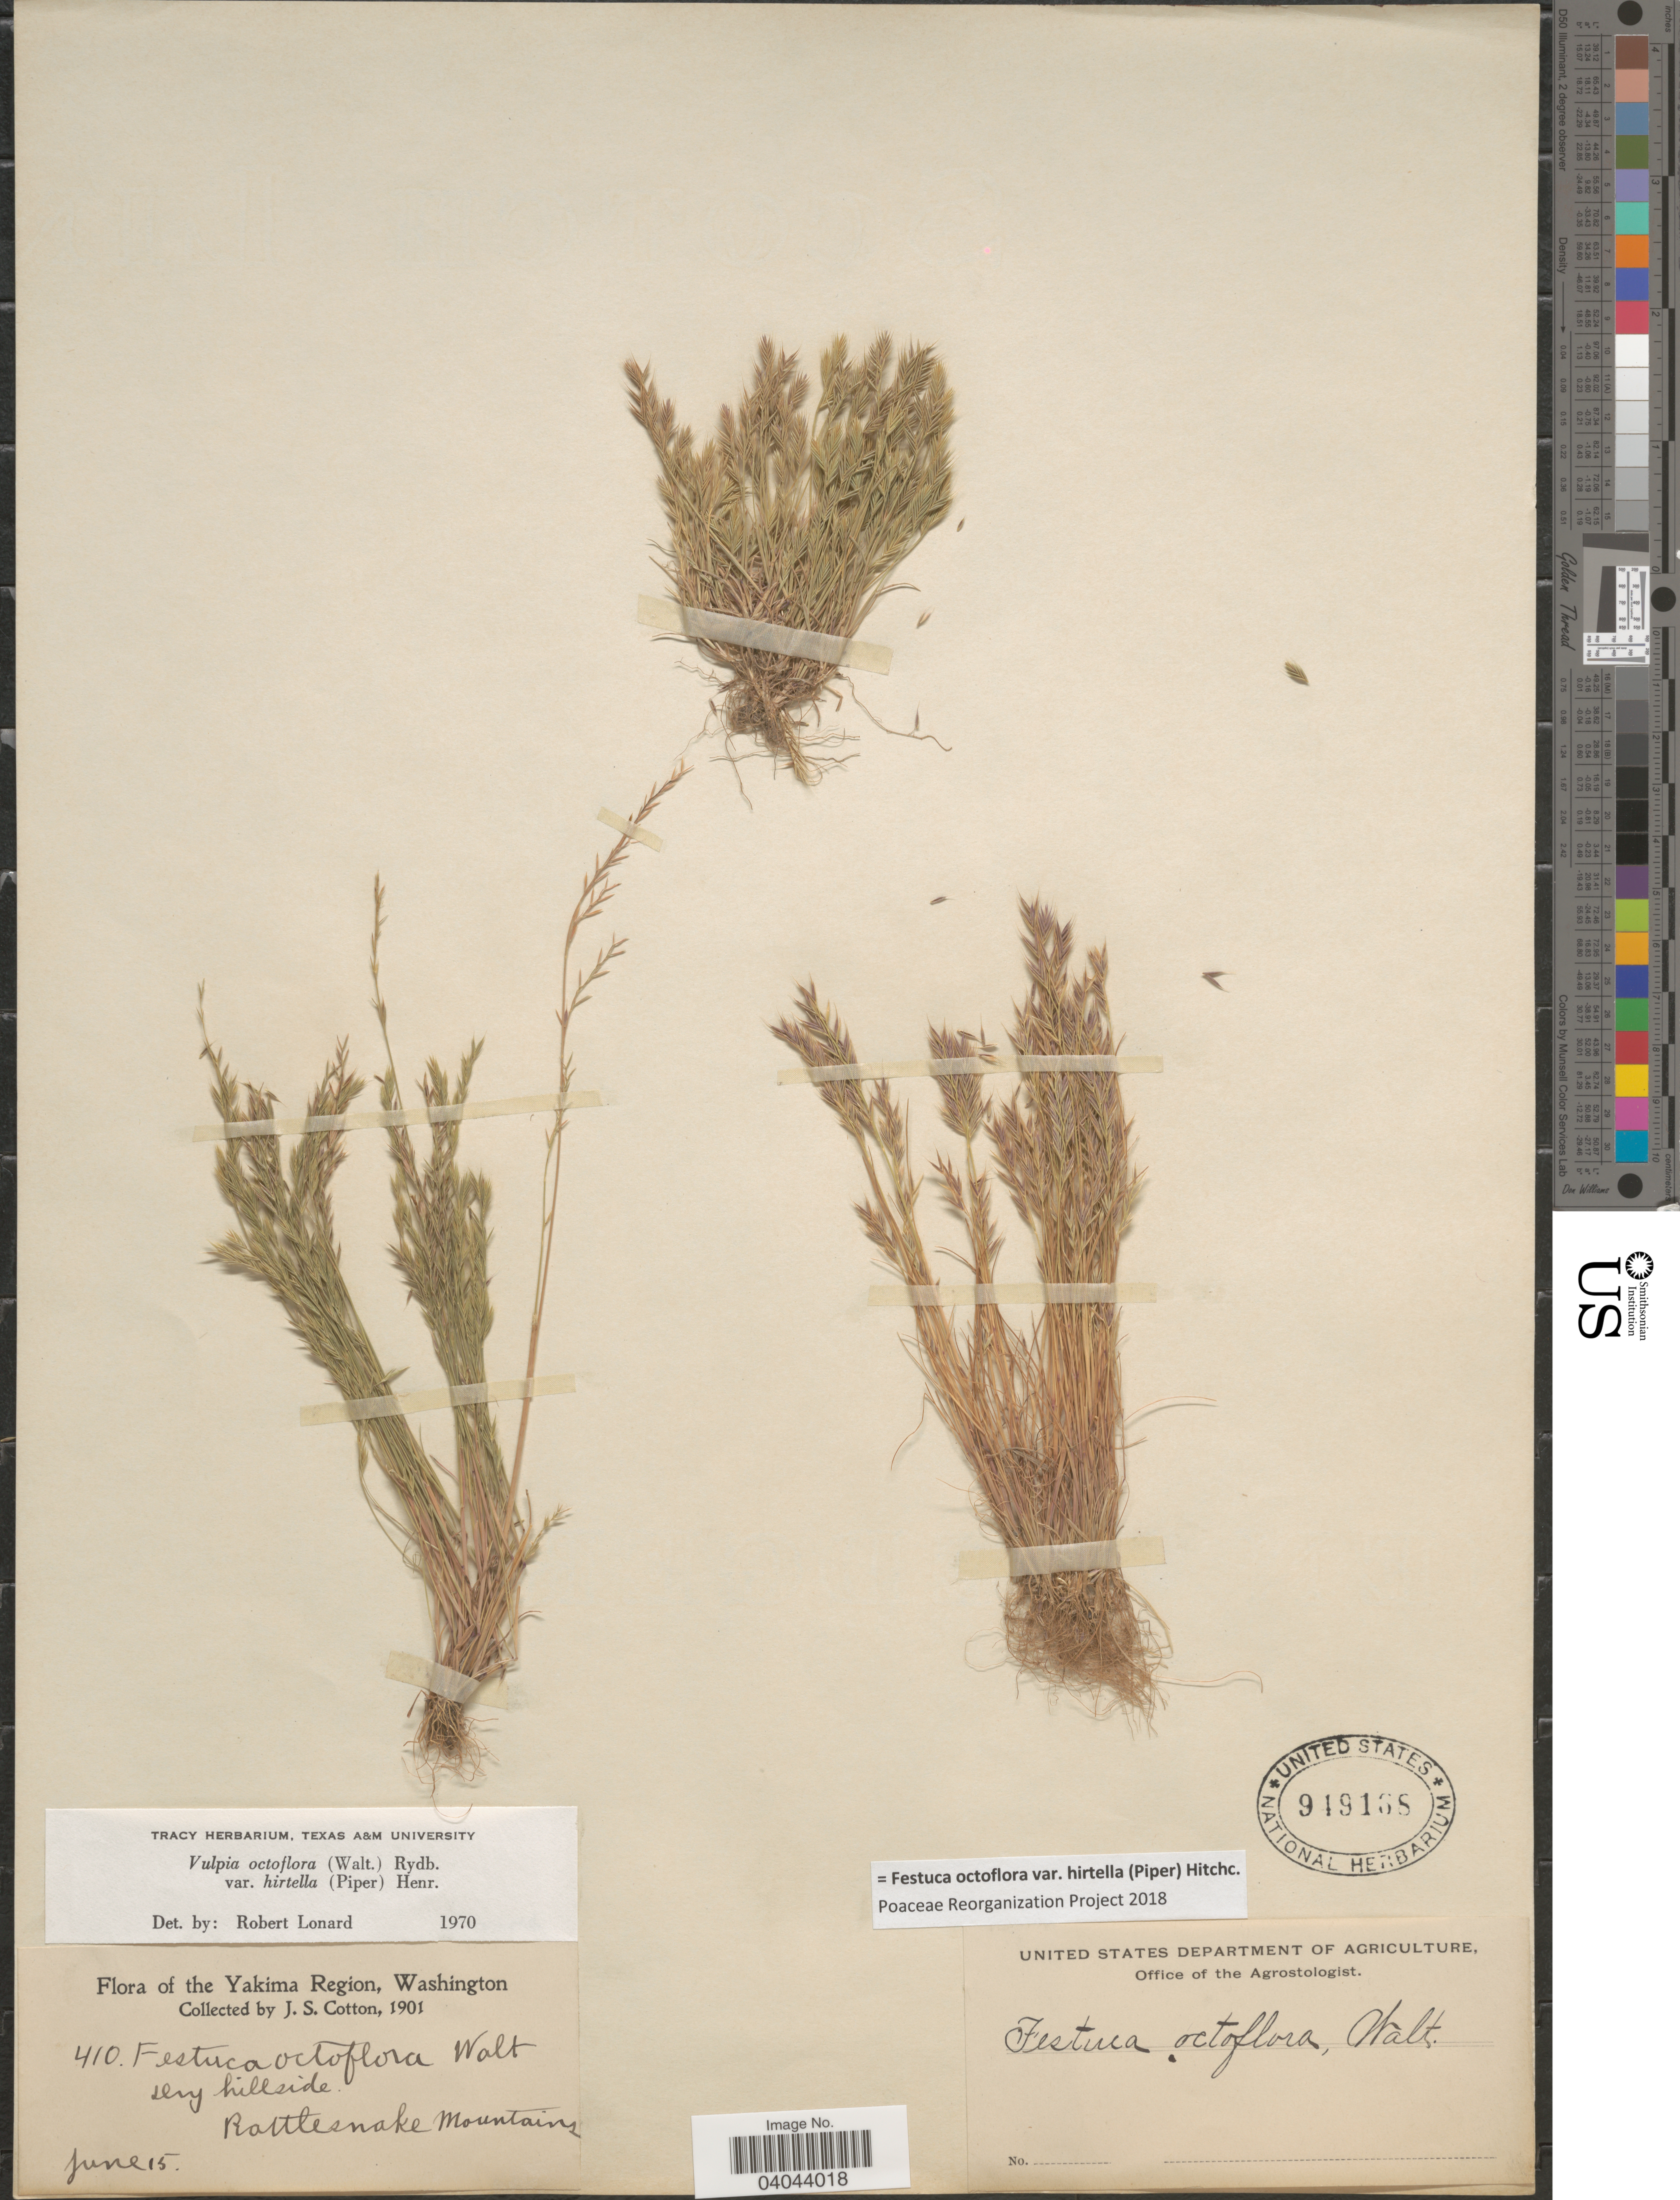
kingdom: Plantae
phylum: Tracheophyta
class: Liliopsida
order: Poales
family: Poaceae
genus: Festuca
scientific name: Festuca octoflora var. hirtella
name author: Piper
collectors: J. S. Cotton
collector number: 410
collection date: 1901-06-15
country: United States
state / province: Washington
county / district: Yakima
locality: The Yakima Region. Rattlesnake Mountains.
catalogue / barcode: US 949168